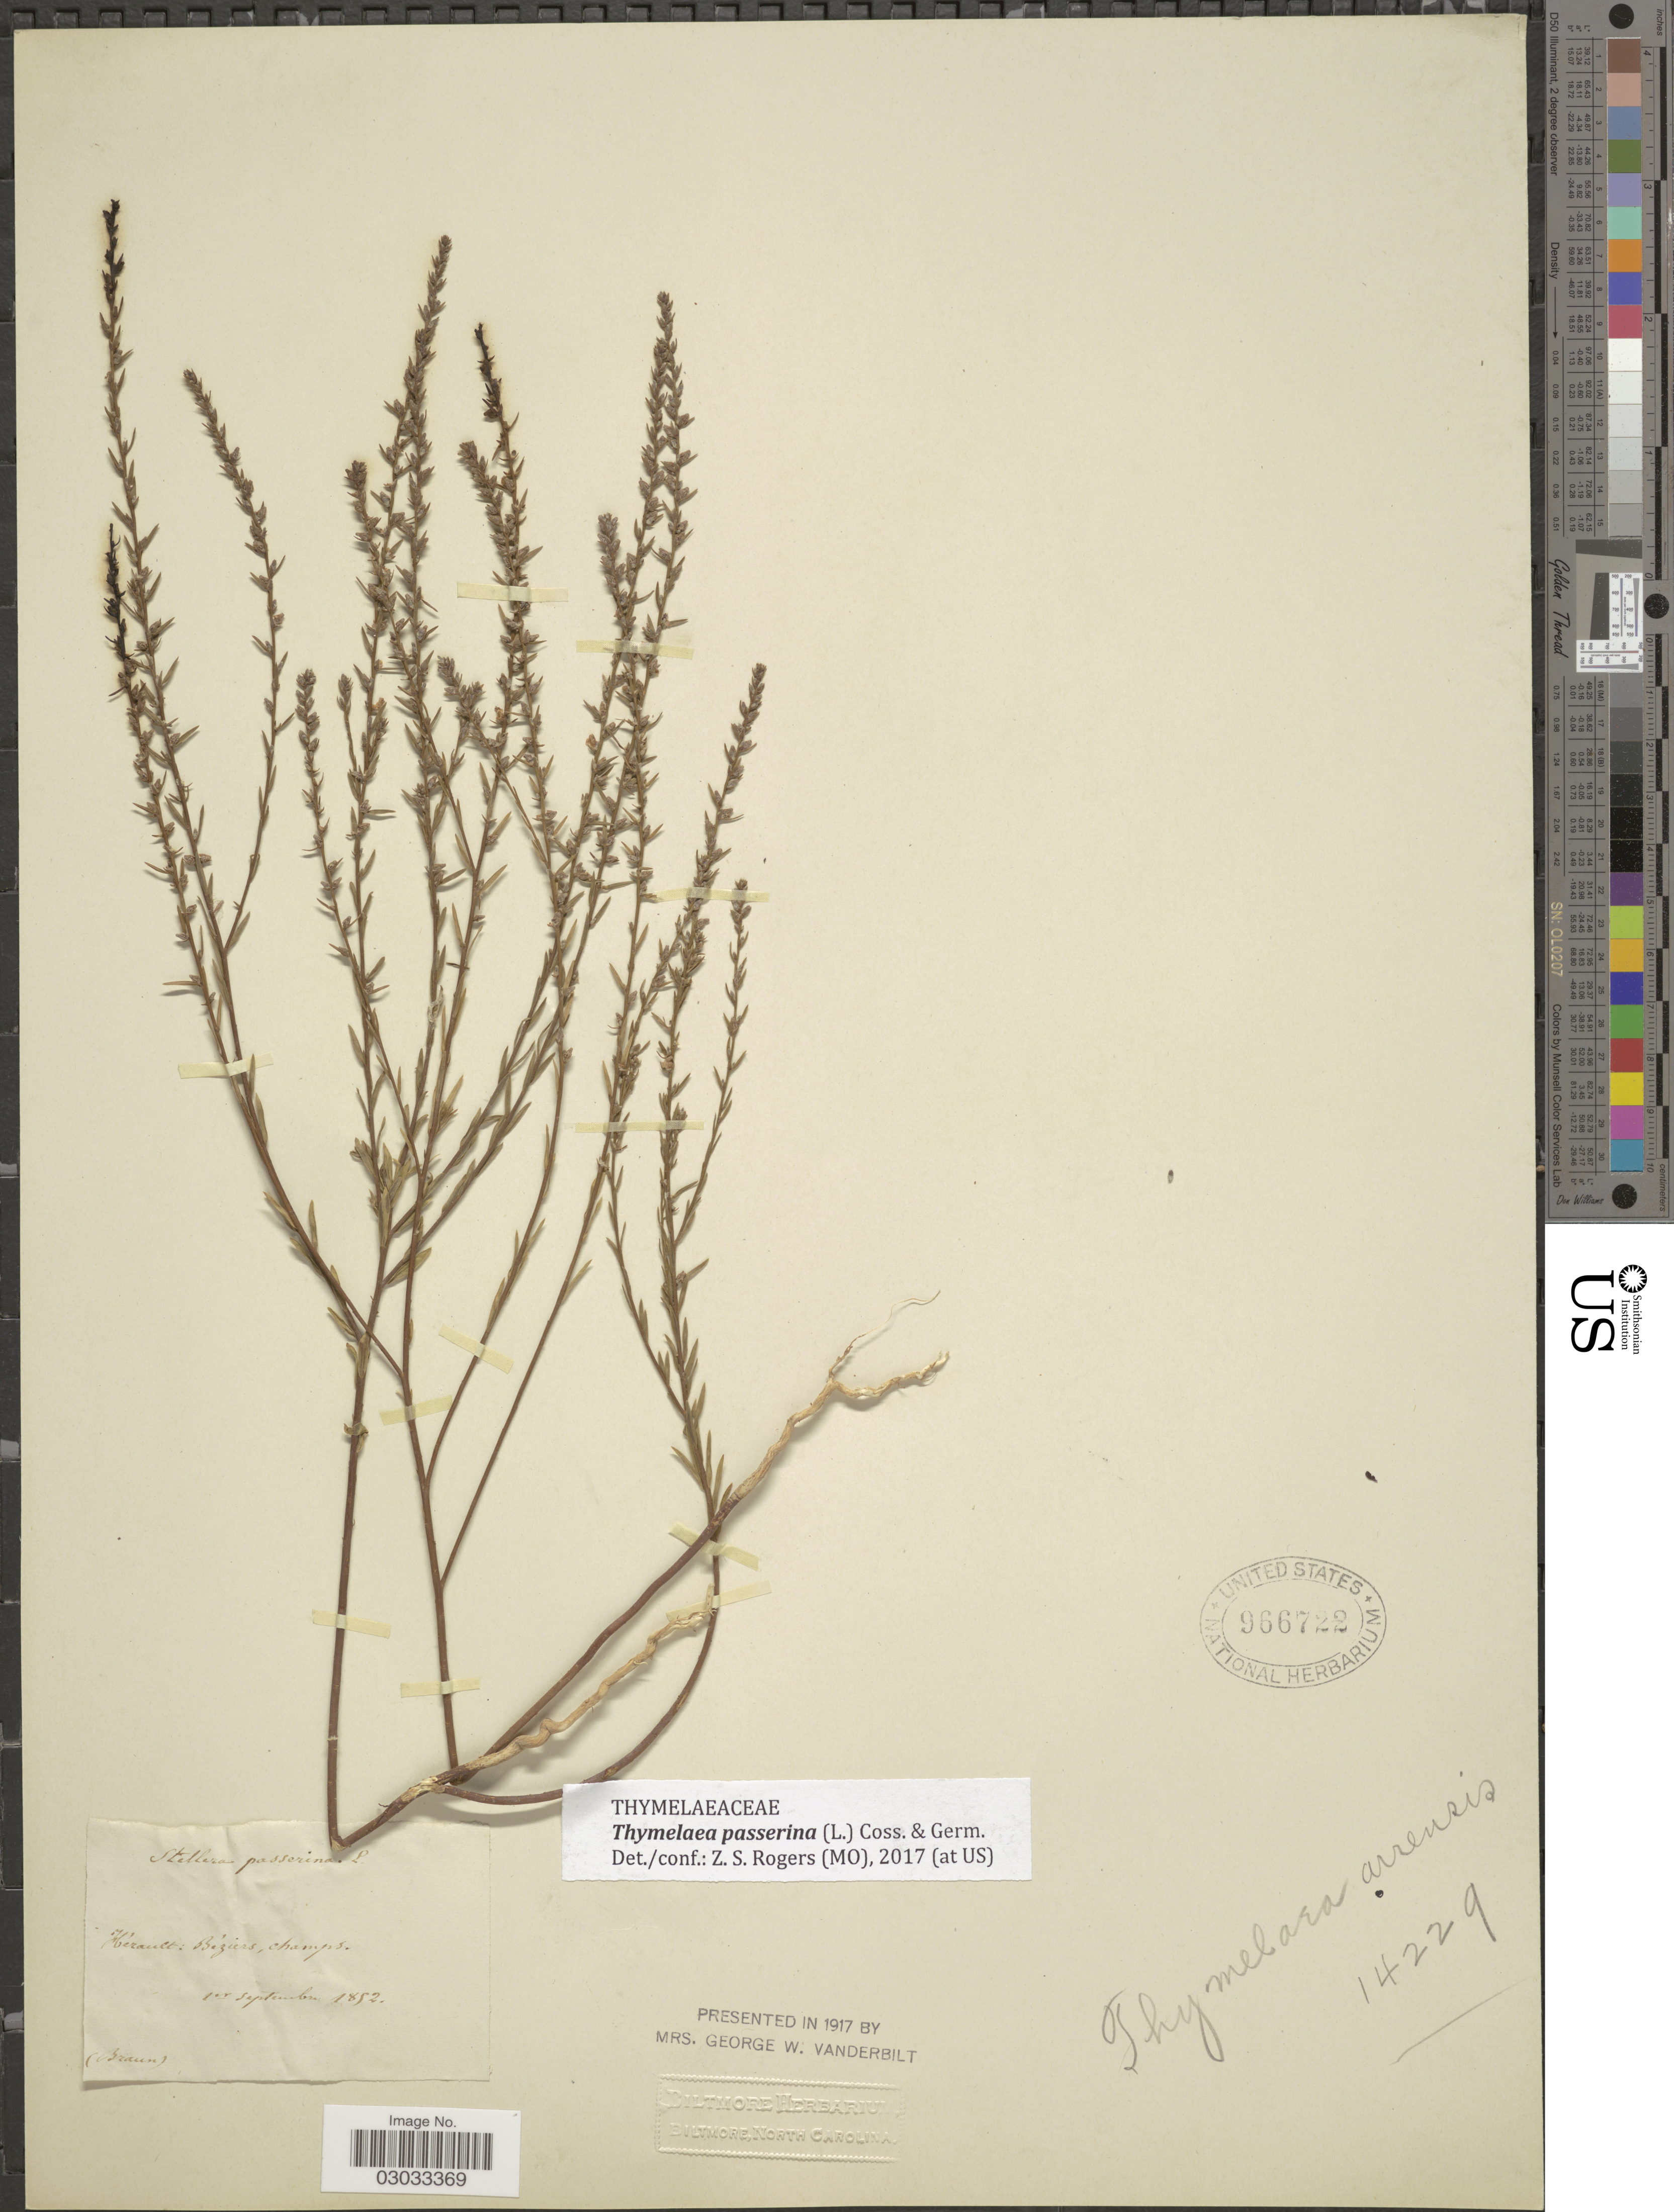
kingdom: Plantae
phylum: Tracheophyta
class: Magnoliopsida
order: Malvales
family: Thymelaeaceae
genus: Thymelaea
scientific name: Thymelaea passerina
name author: (L.) Coss. & Germ.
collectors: Braun, --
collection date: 1852-09-01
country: France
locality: Hérault: Béziers, champs.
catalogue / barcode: US 966722